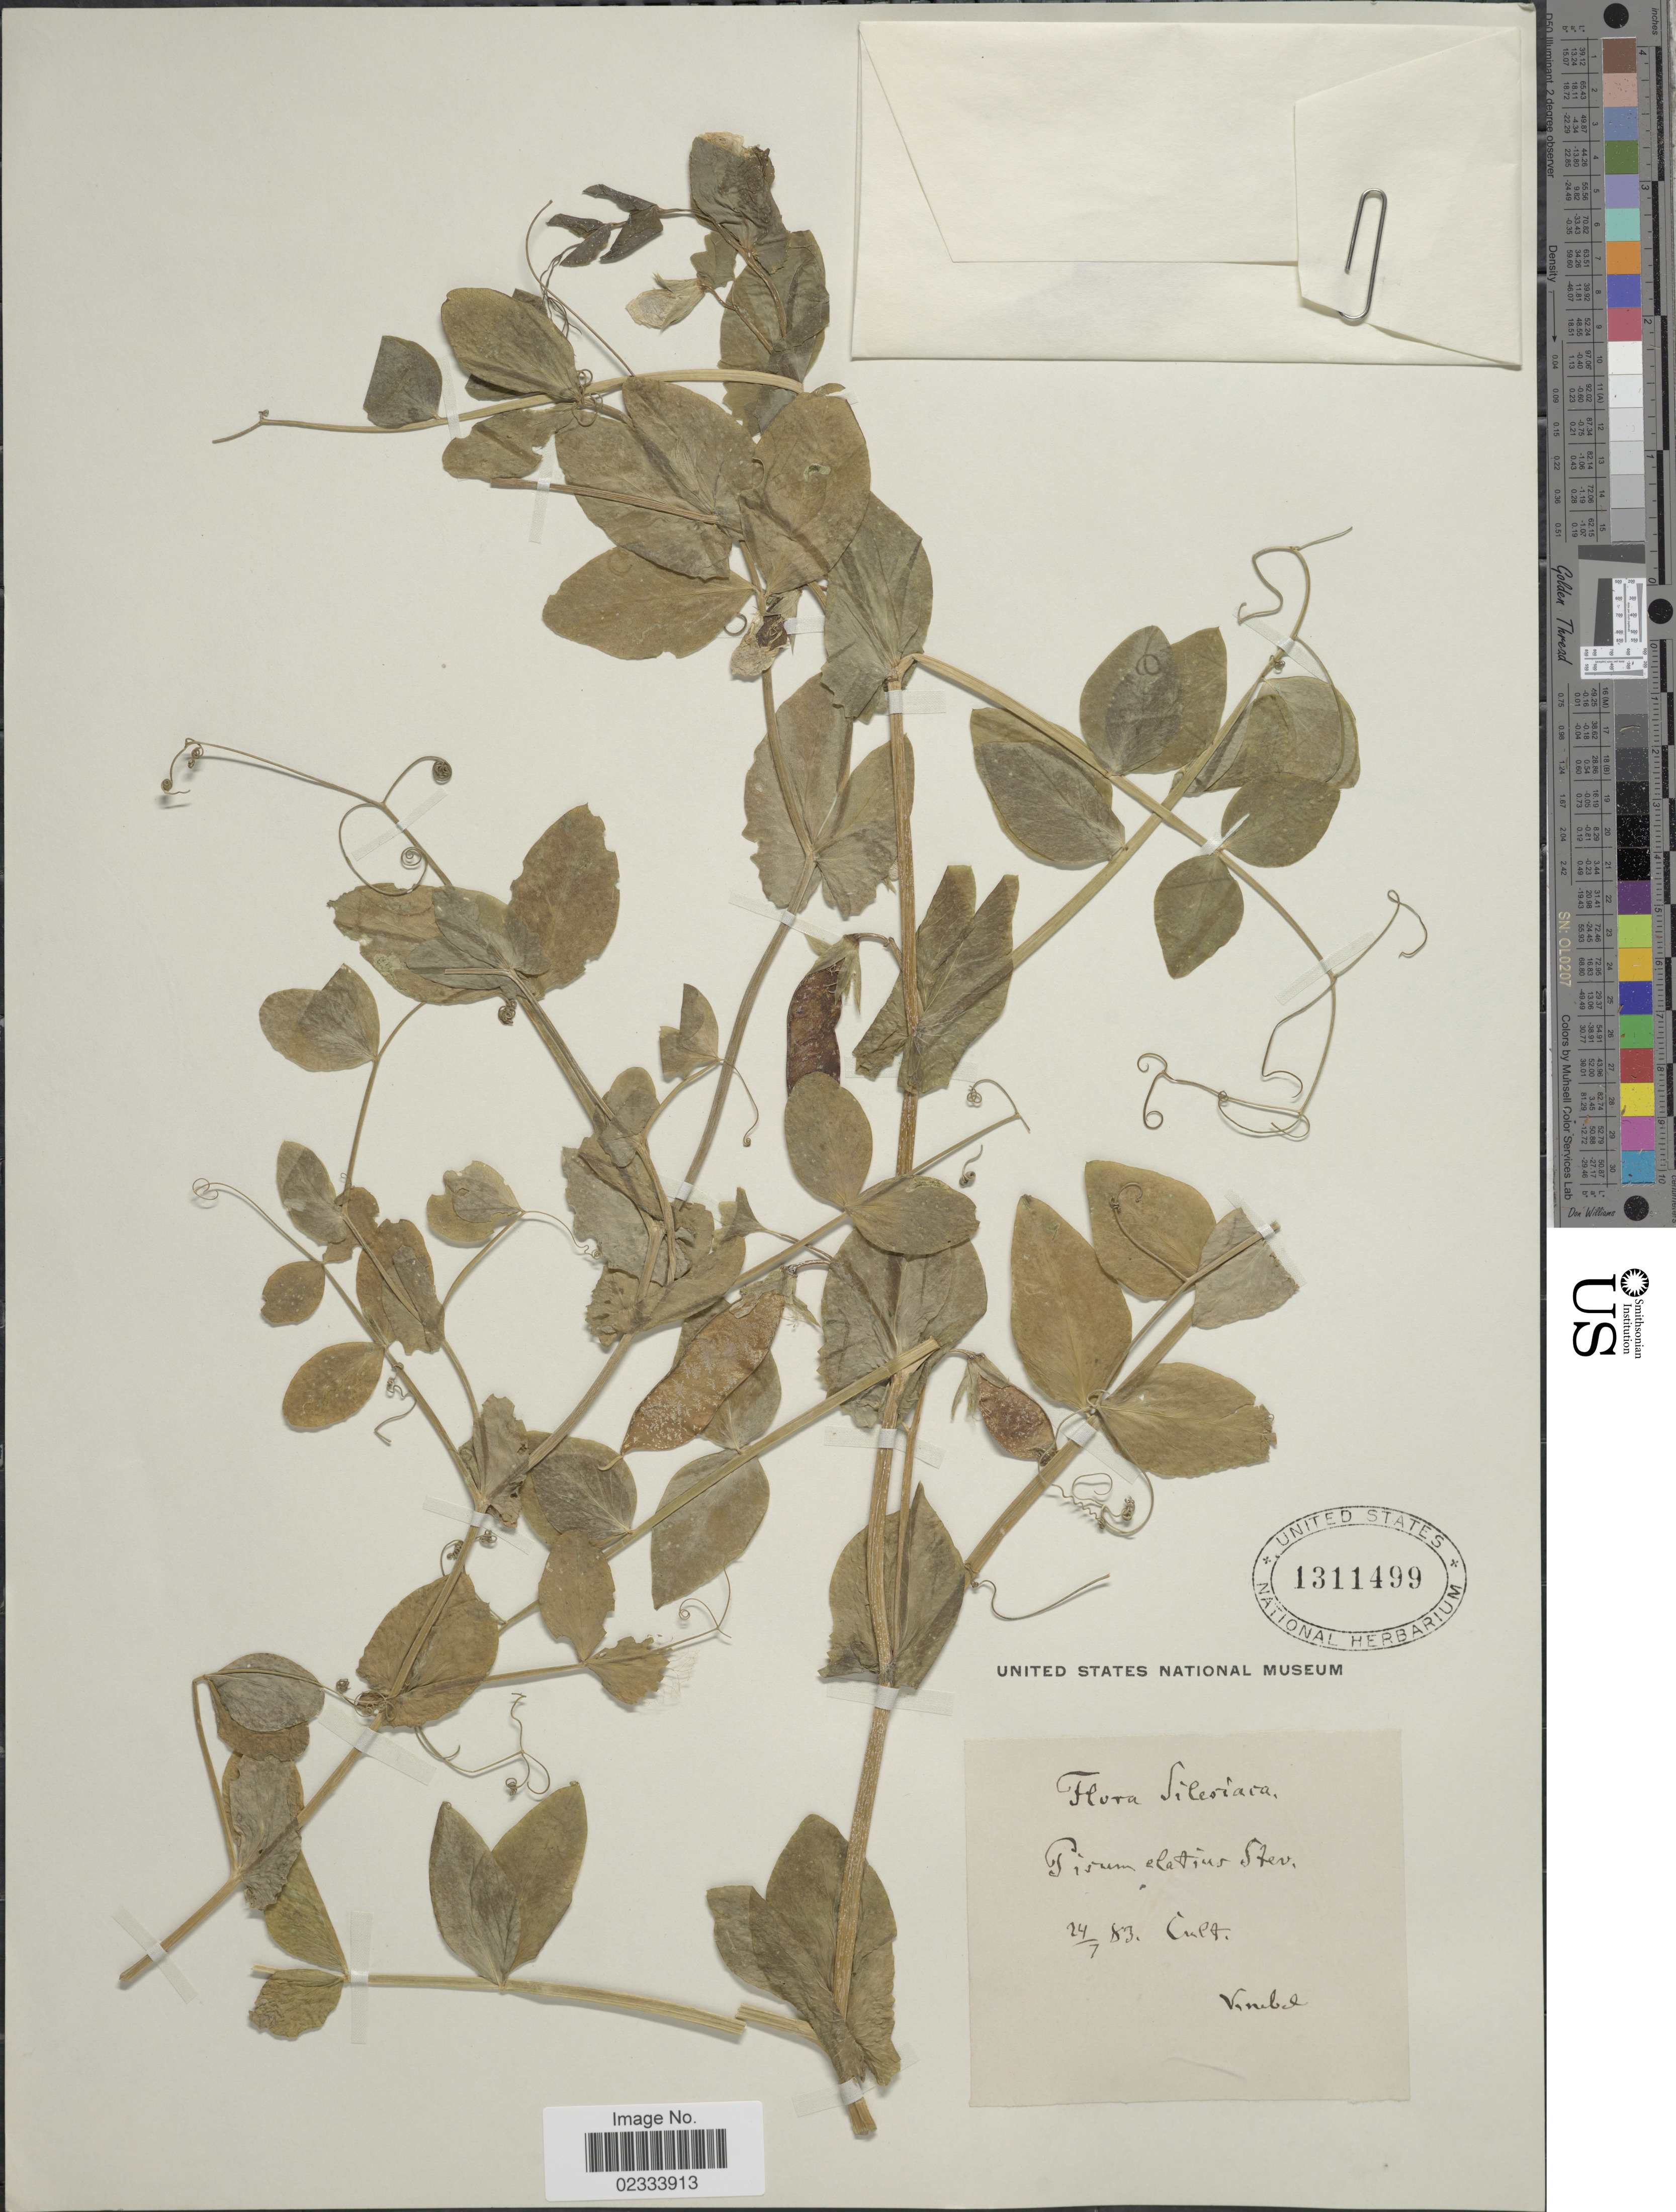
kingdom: Plantae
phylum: Tracheophyta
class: Magnoliopsida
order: Fabales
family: Fabaceae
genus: Pisum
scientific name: Pisum sativum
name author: L.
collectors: Vinebel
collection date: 1883-07-24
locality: Silesiaca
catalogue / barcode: US 1311499